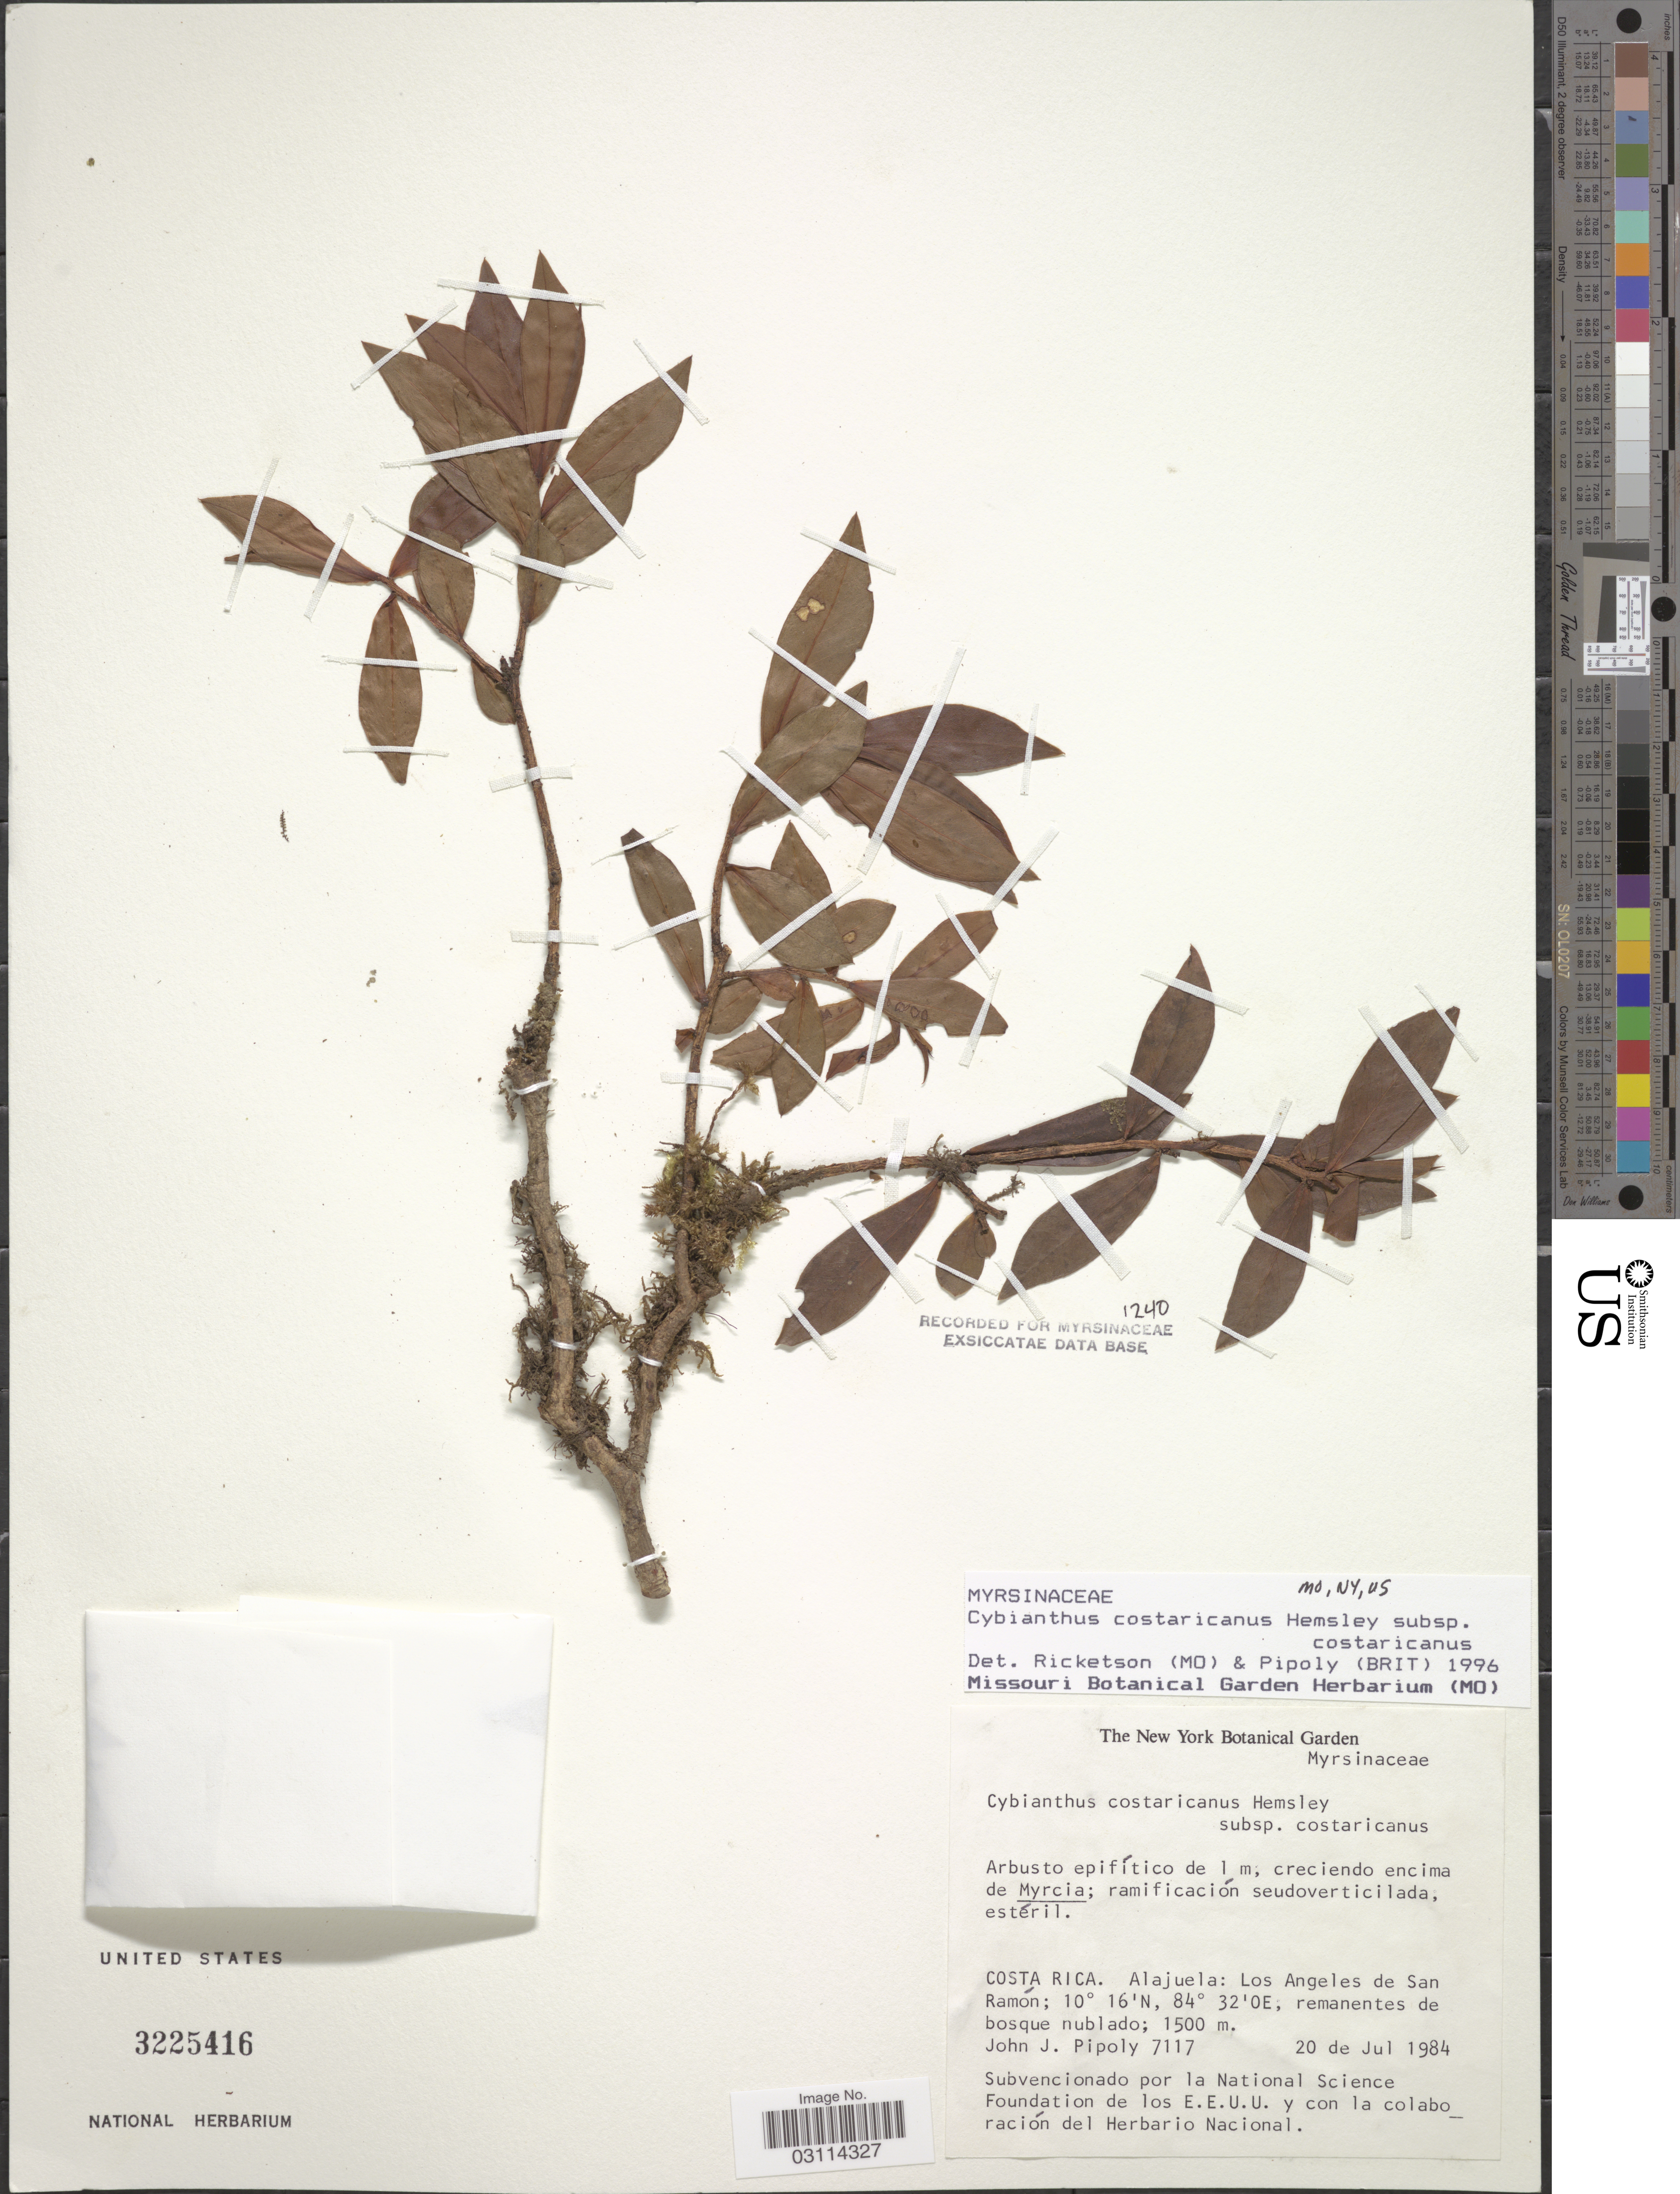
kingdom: Plantae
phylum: Tracheophyta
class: Magnoliopsida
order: Ericales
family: Primulaceae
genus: Cybianthus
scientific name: Cybianthus costaricanus subsp. costaricanus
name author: Hemsl.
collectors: J. J. Pipoly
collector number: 7117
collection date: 1984-07-20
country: Costa Rica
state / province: Alajuela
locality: Los Angeles de San Ramón; remanentes de bosque nublado.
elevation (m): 1500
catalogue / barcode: US 3225416